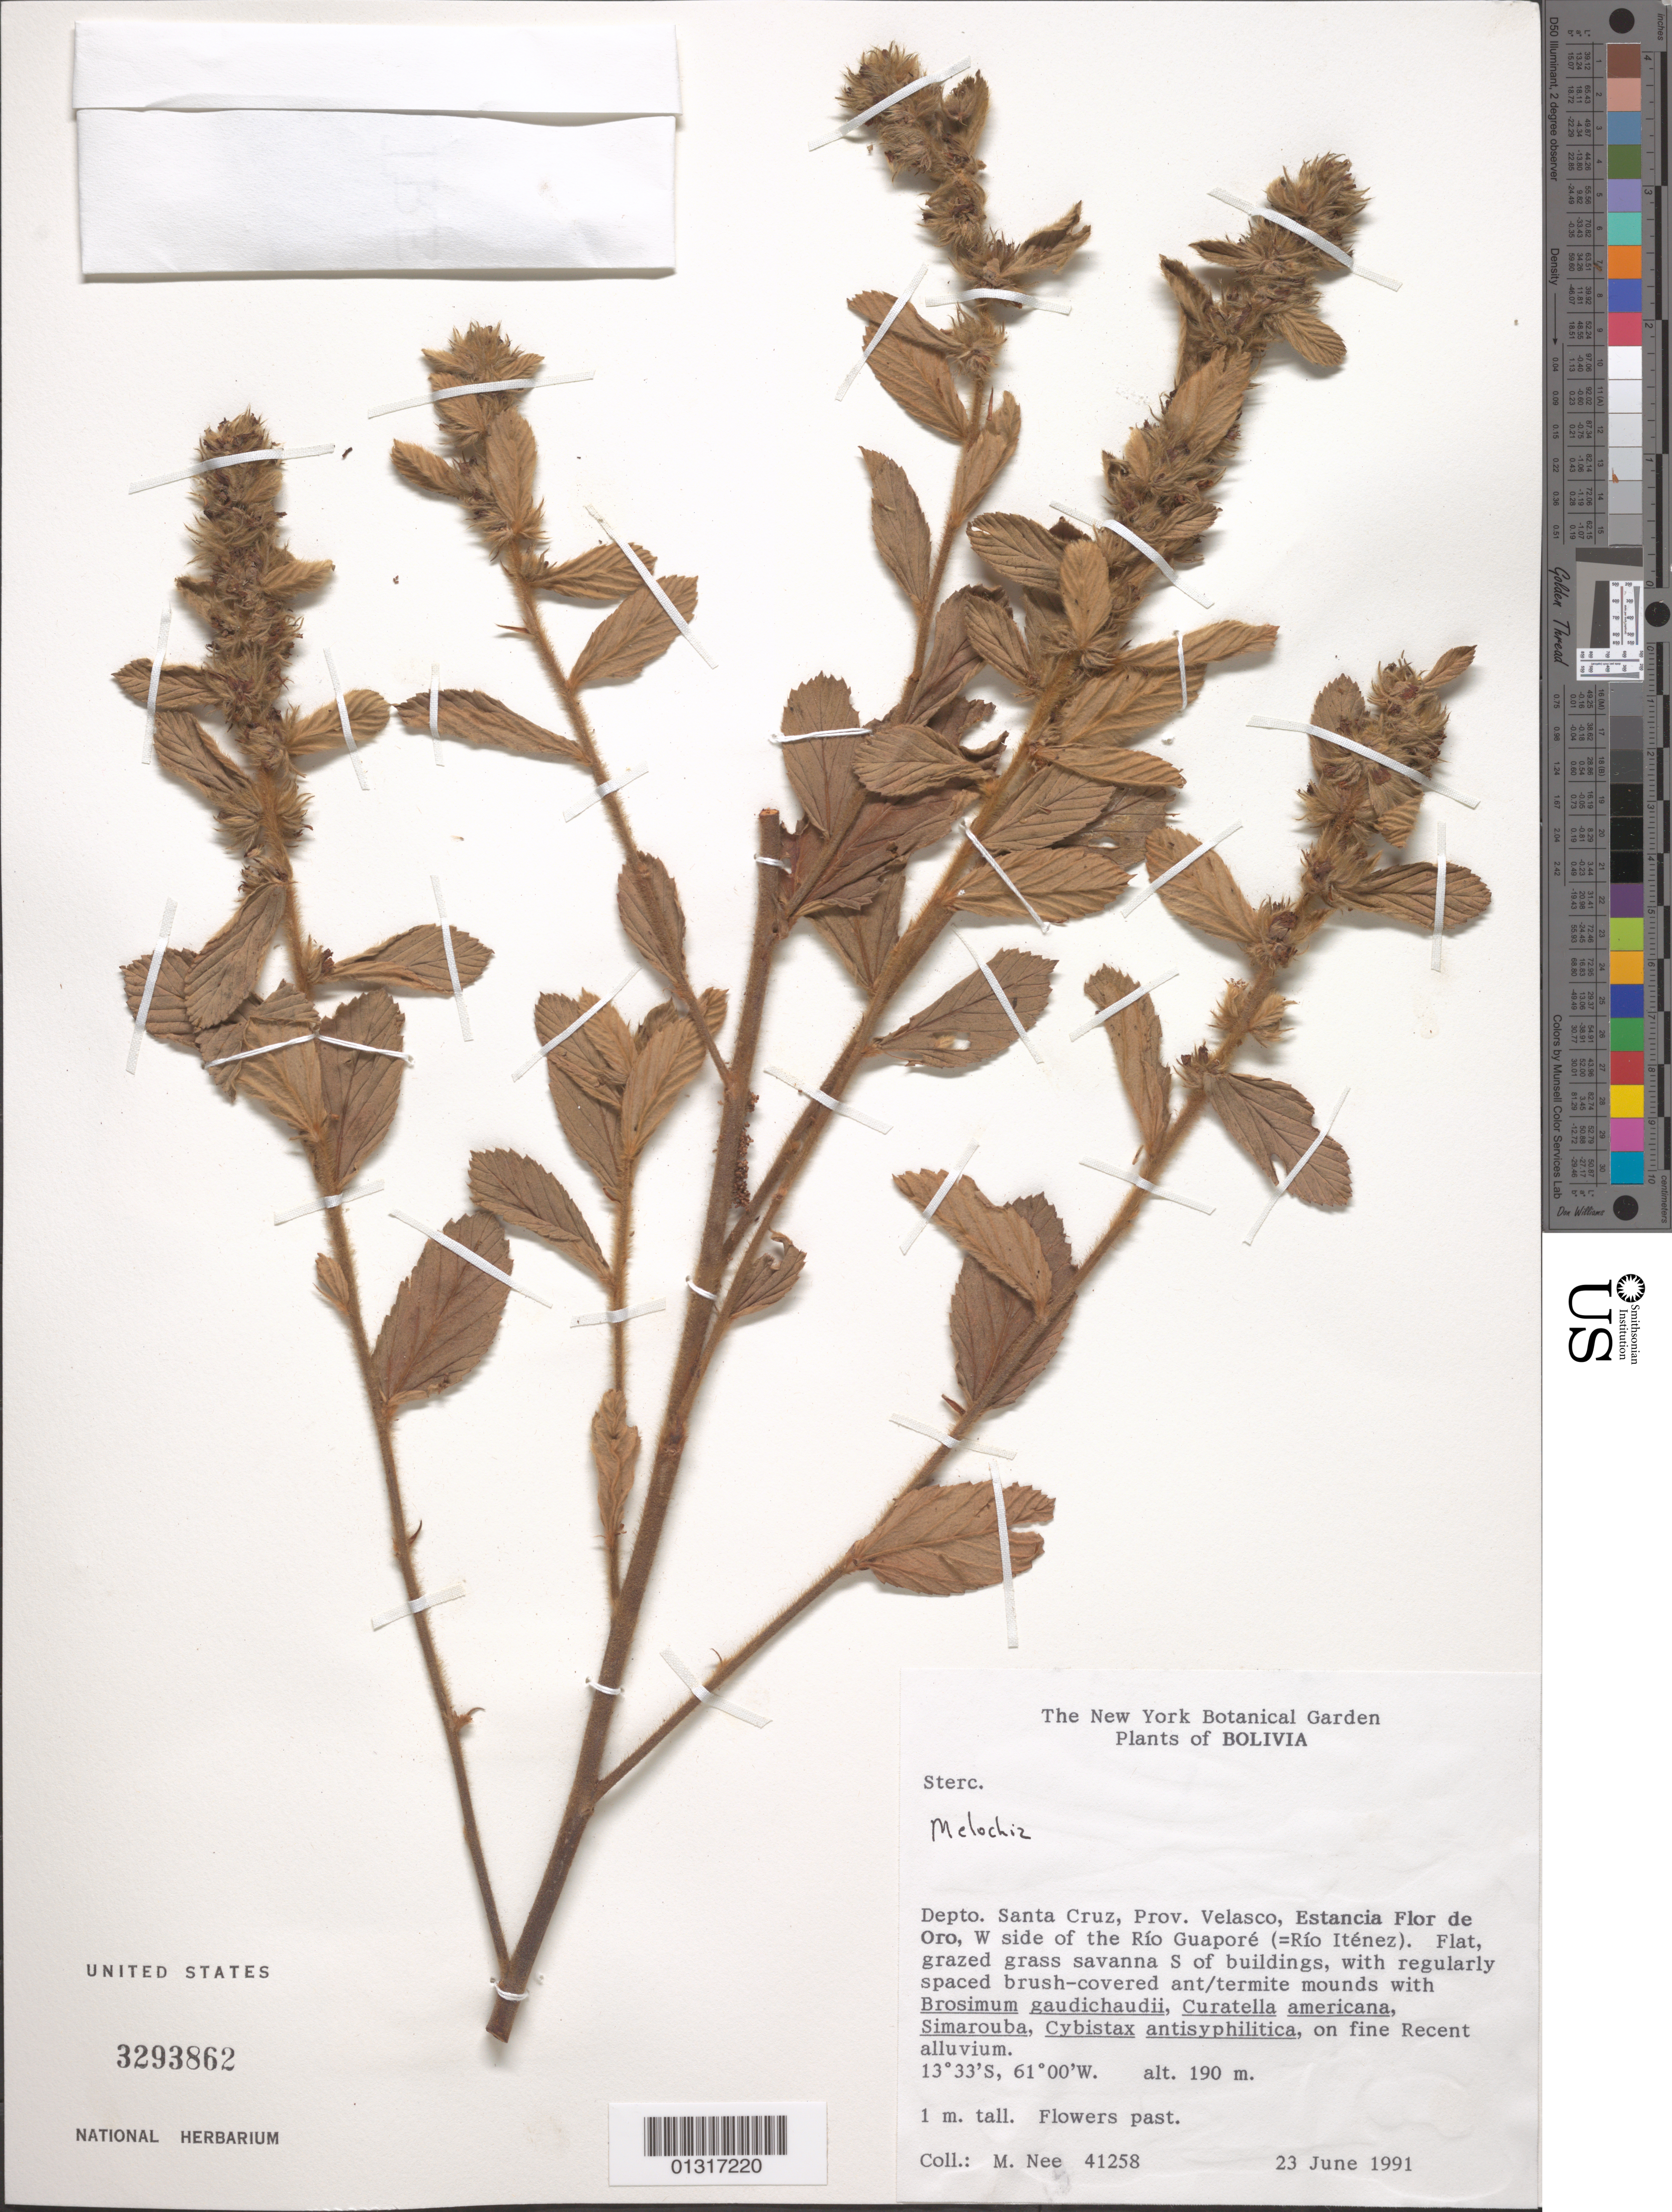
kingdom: Plantae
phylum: Tracheophyta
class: Magnoliopsida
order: Malvales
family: Malvaceae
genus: Melochia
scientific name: Melochia splendens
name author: A. St.-Hil. & Naudin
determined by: Dorr, L. J., (BOT), Smithsonian Institution - National Museum of Natural History (UNITED STATES)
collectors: M. Nee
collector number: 41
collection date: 1991-06-23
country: Bolivia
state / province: Santa Cruz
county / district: Velasco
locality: Flor de Oro, W side of Rio Itenez (Río Guapore)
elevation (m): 190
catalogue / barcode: US 3293862